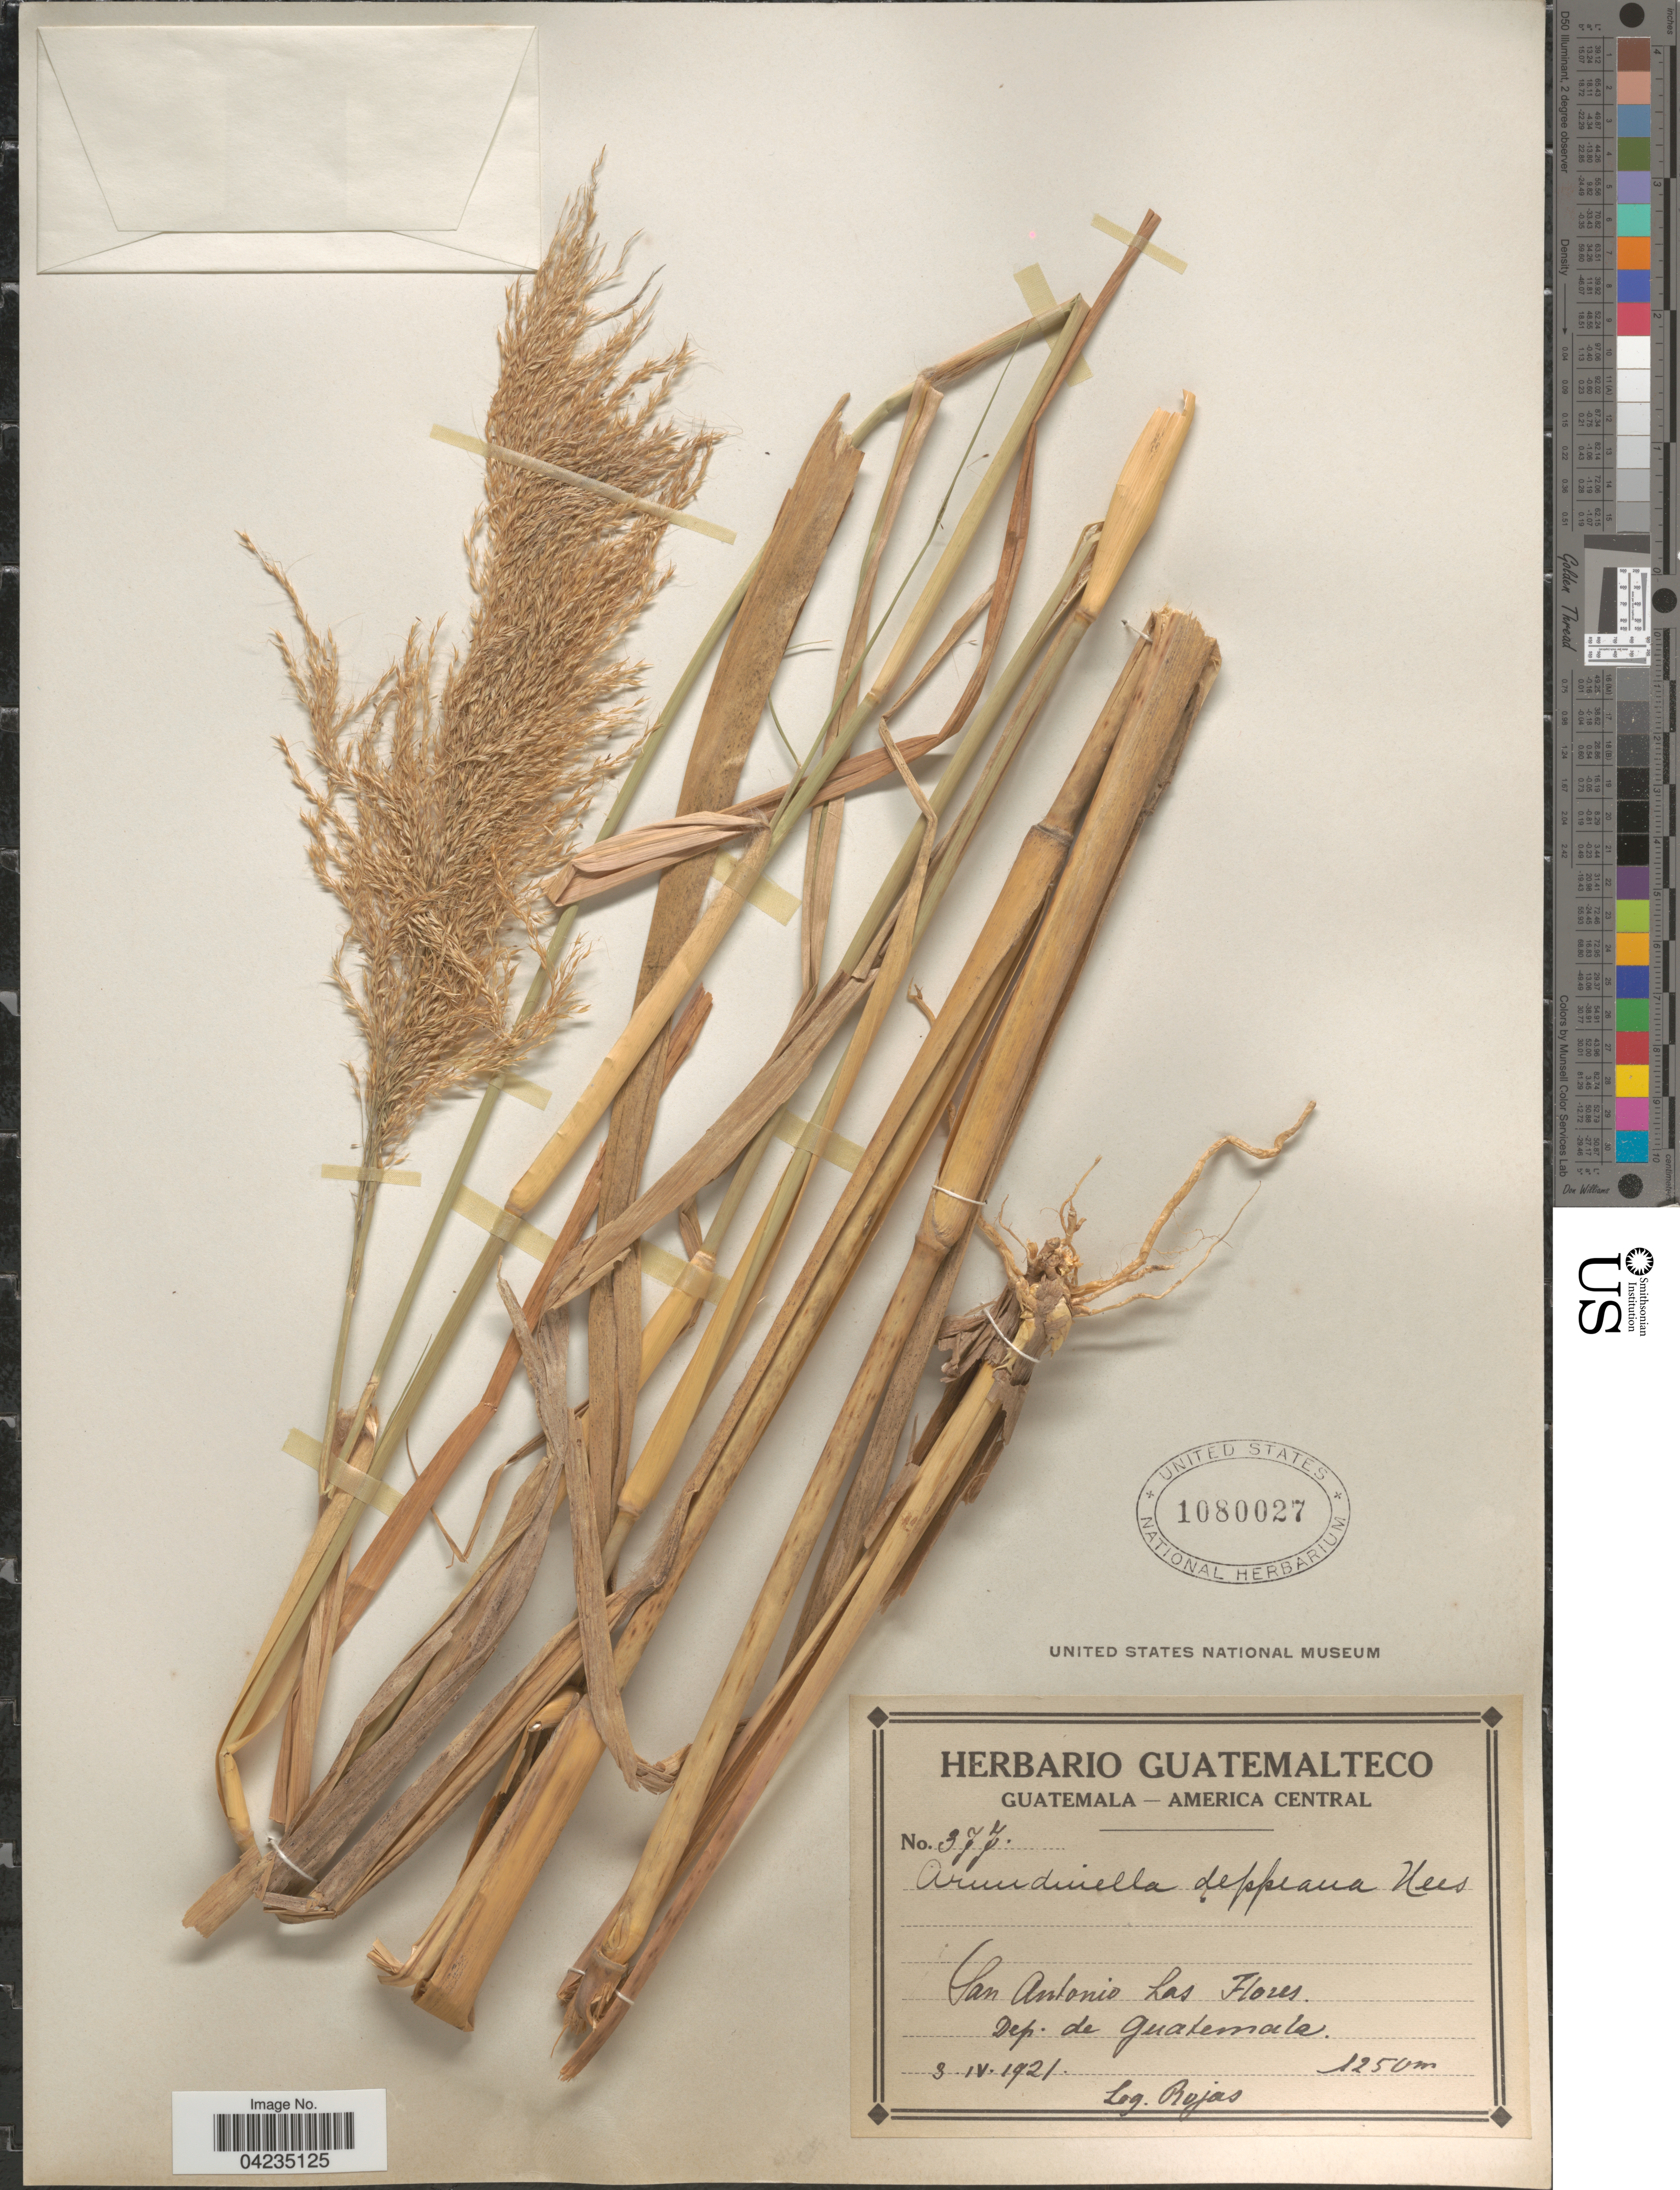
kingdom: Plantae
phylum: Tracheophyta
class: Liliopsida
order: Poales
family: Poaceae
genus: Arundinella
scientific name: Arundinella deppeana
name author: Nees ex Steud.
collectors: Rojas, --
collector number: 377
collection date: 1921-04-03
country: Guatemala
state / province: Guatemala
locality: San Antonio Las Flores. Dep. de Guatemala.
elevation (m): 1250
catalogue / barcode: US 1080027